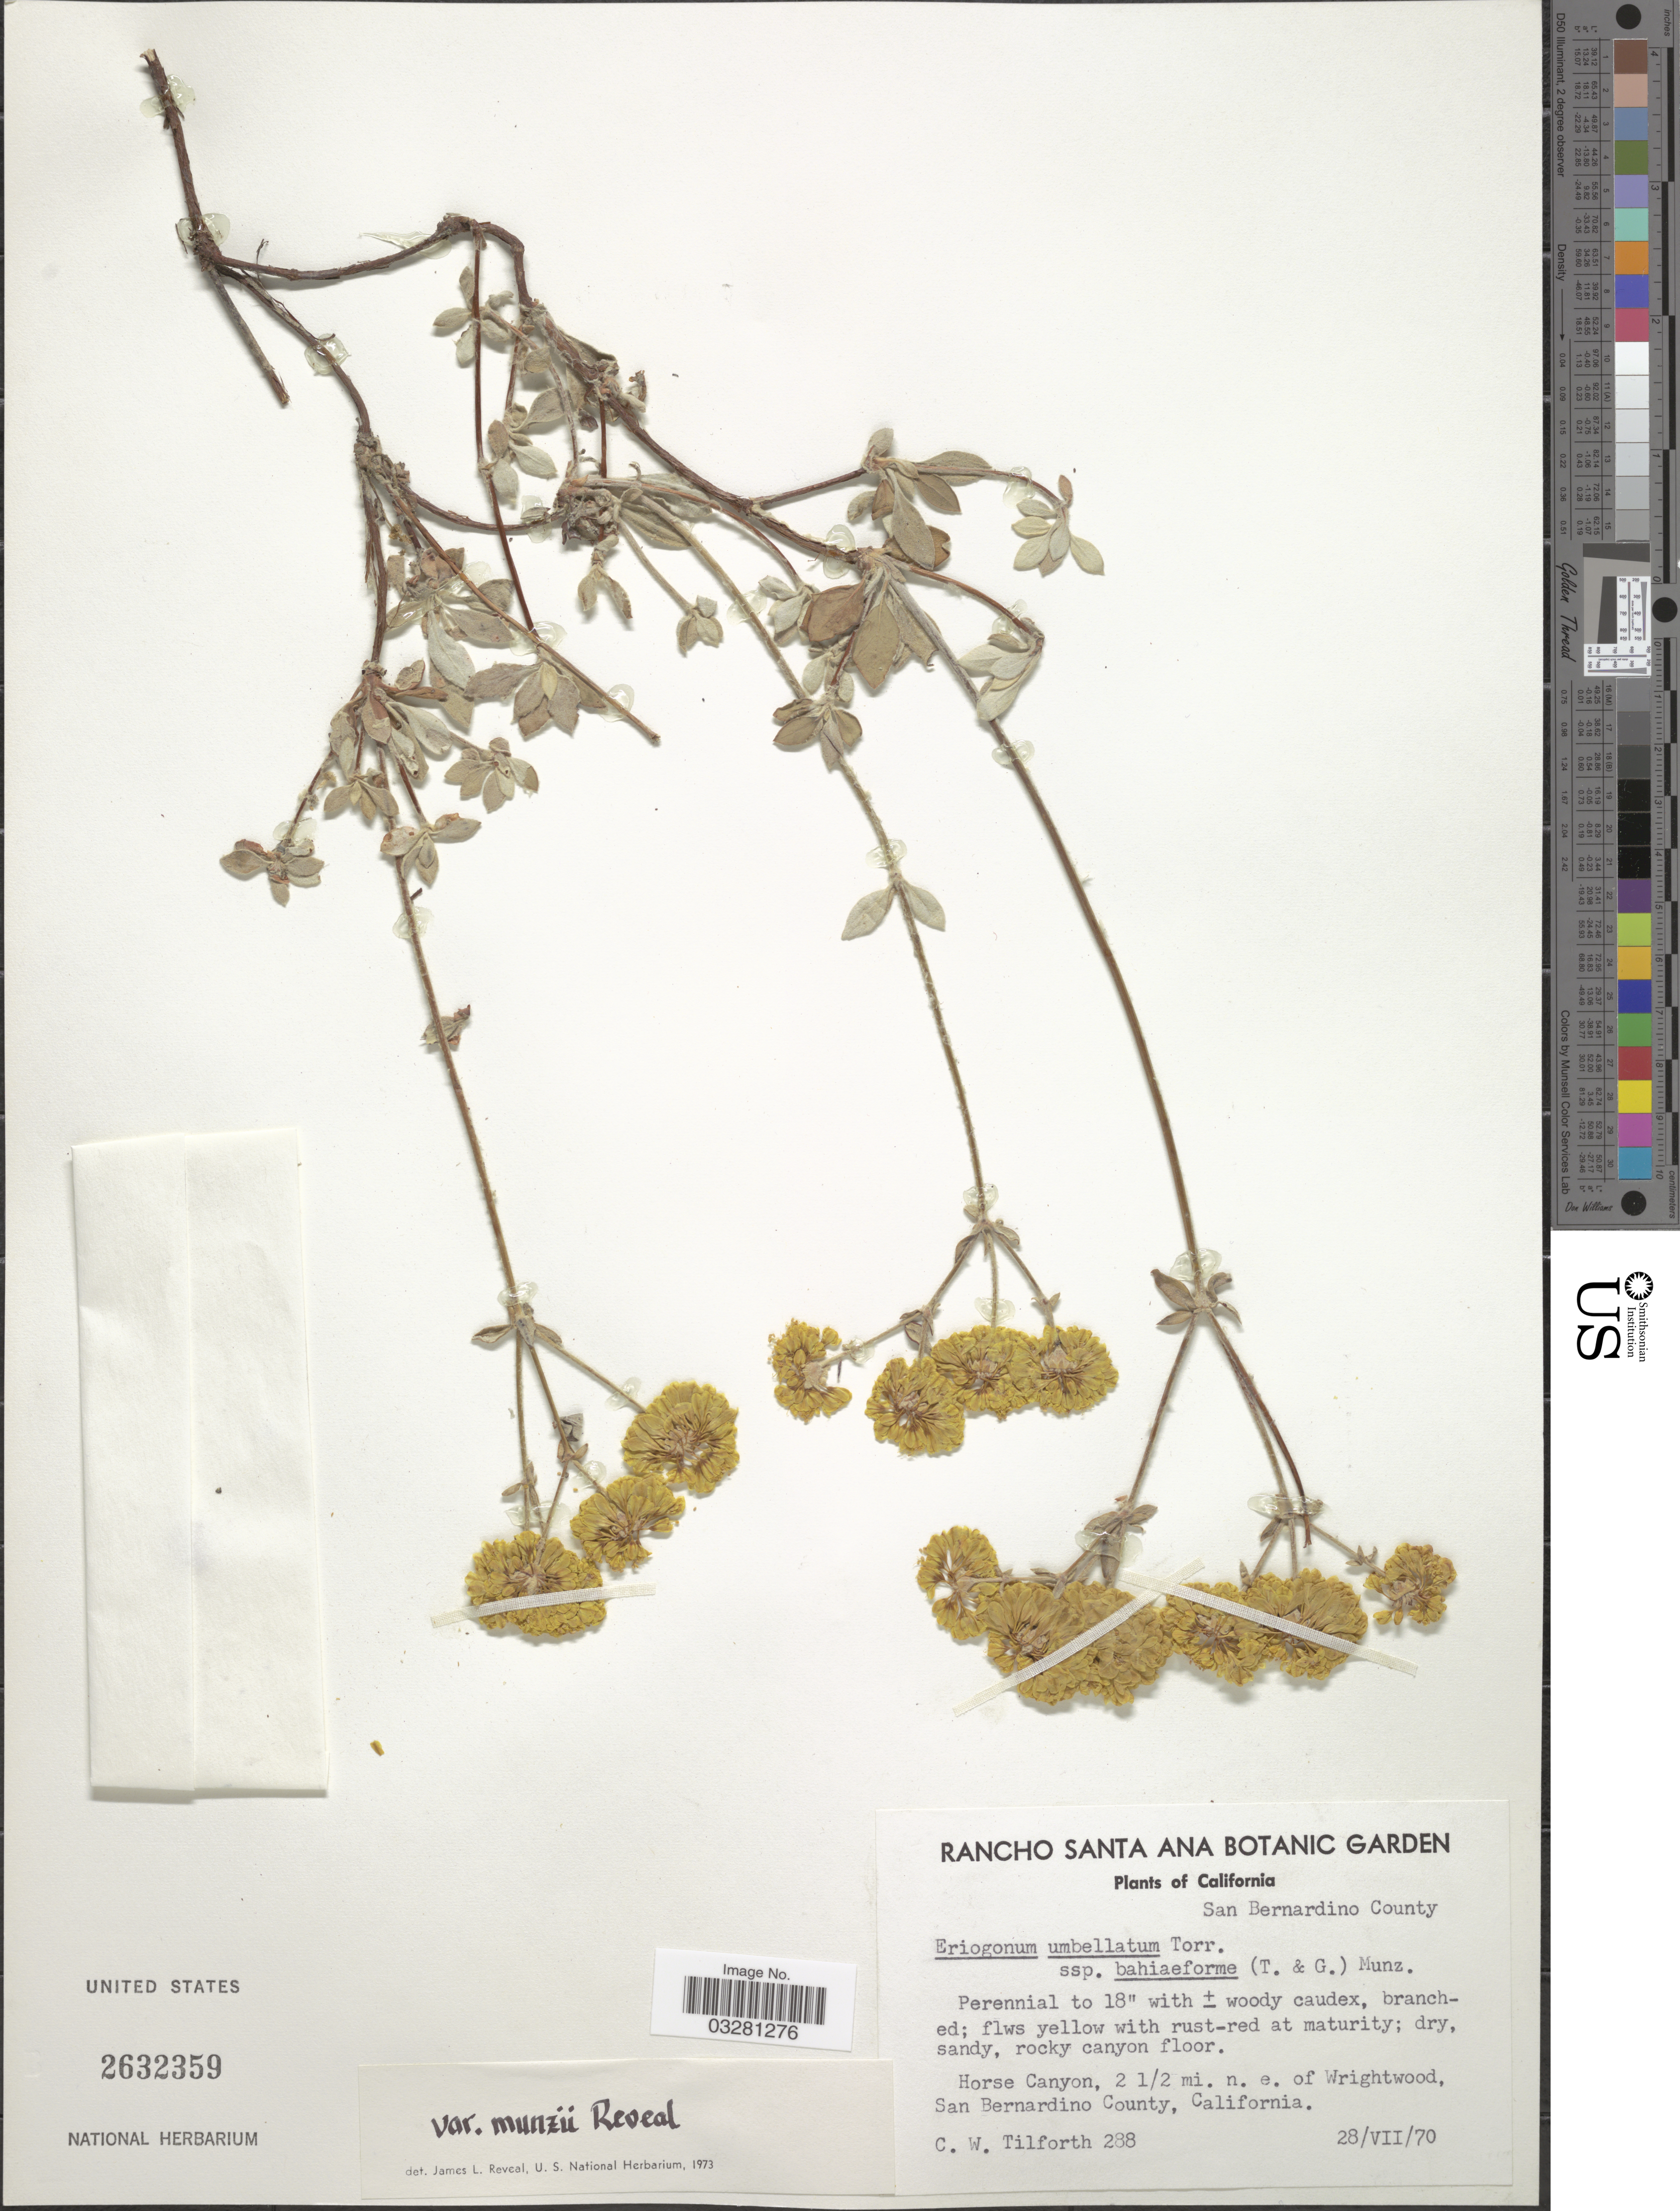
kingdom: Plantae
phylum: Tracheophyta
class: Magnoliopsida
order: Caryophyllales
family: Polygonaceae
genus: Eriogonum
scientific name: Eriogonum umbellatum var. umbellatum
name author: Torr.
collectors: C. Tilforth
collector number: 288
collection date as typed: Transcribed d/m/y: 28/7/70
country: United States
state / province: California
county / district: San Bernardino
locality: San Bernardino County. Horse Canyon, 2½ mi. n.e. of Wrightwood, San Bernardino County.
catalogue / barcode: US 2632359